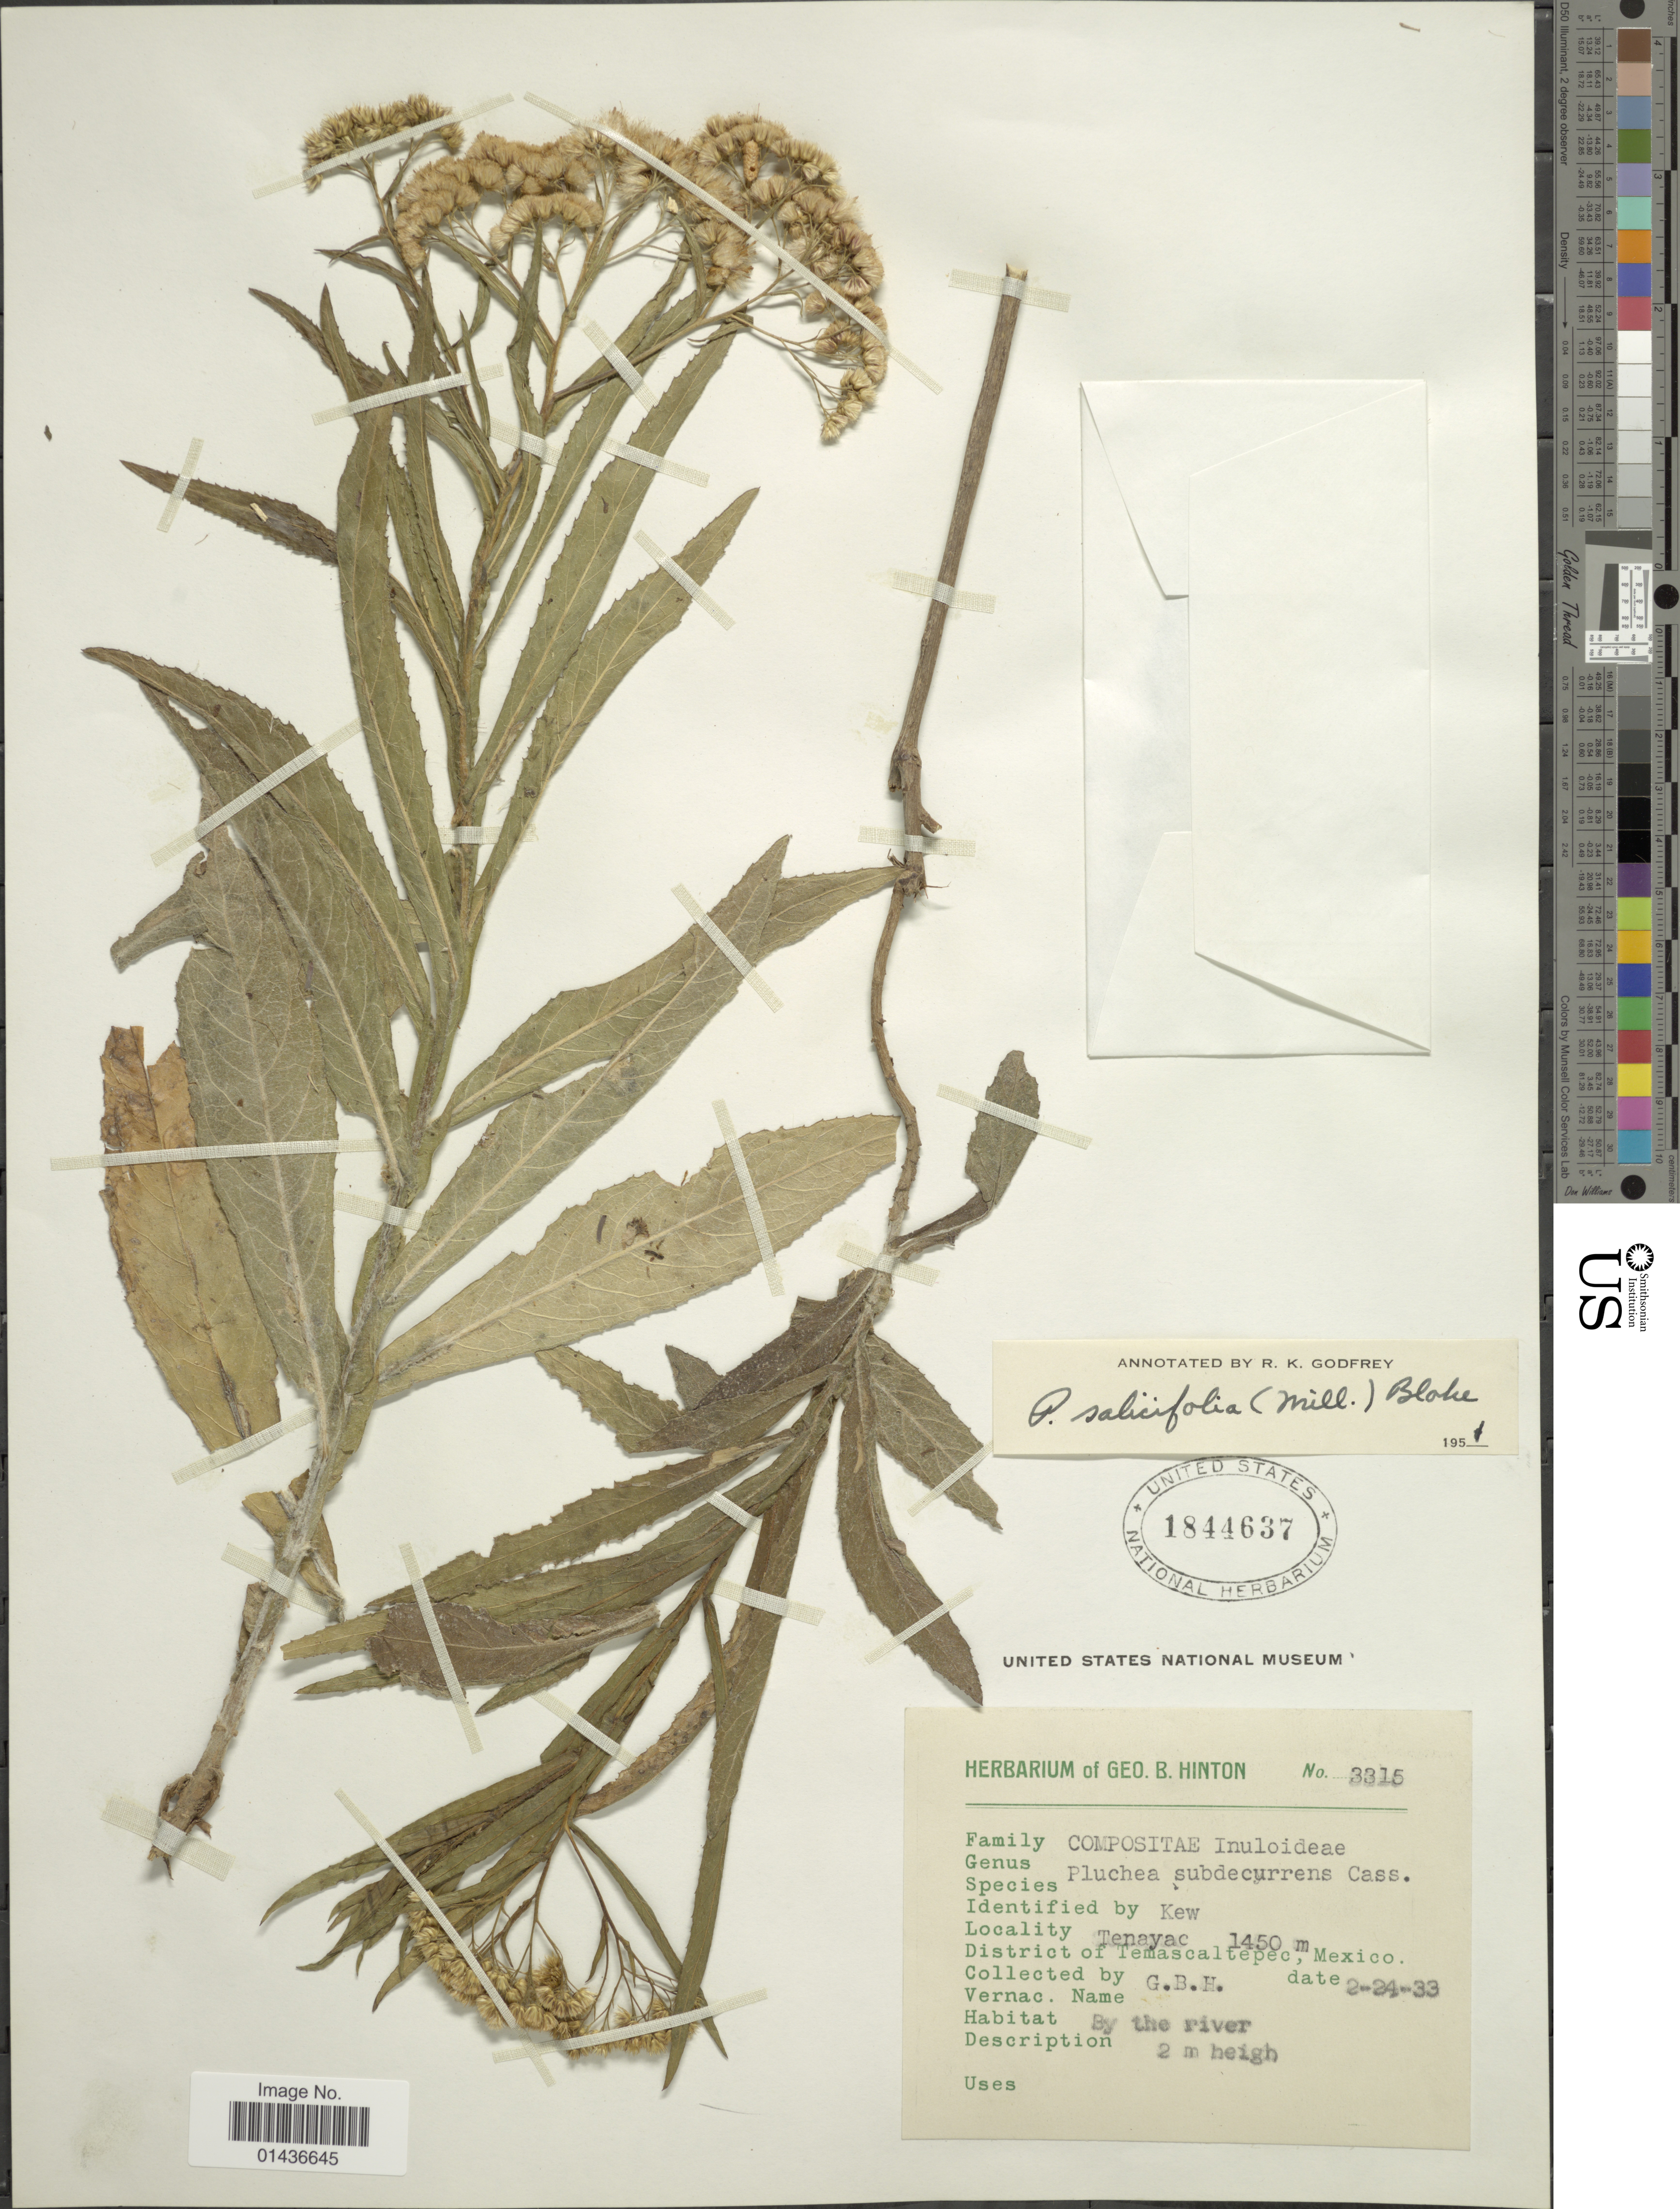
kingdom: Plantae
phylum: Tracheophyta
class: Magnoliopsida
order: Asterales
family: Asteraceae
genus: Pluchea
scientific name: Pluchea salicifolia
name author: (Mill.) S.F. Blake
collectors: G. B. Hinton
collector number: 3315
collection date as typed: Transcribed d/m/y: 24/2/33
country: Mexico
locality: Tenayac, District of Temascaltepec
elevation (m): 1450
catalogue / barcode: US 1844637